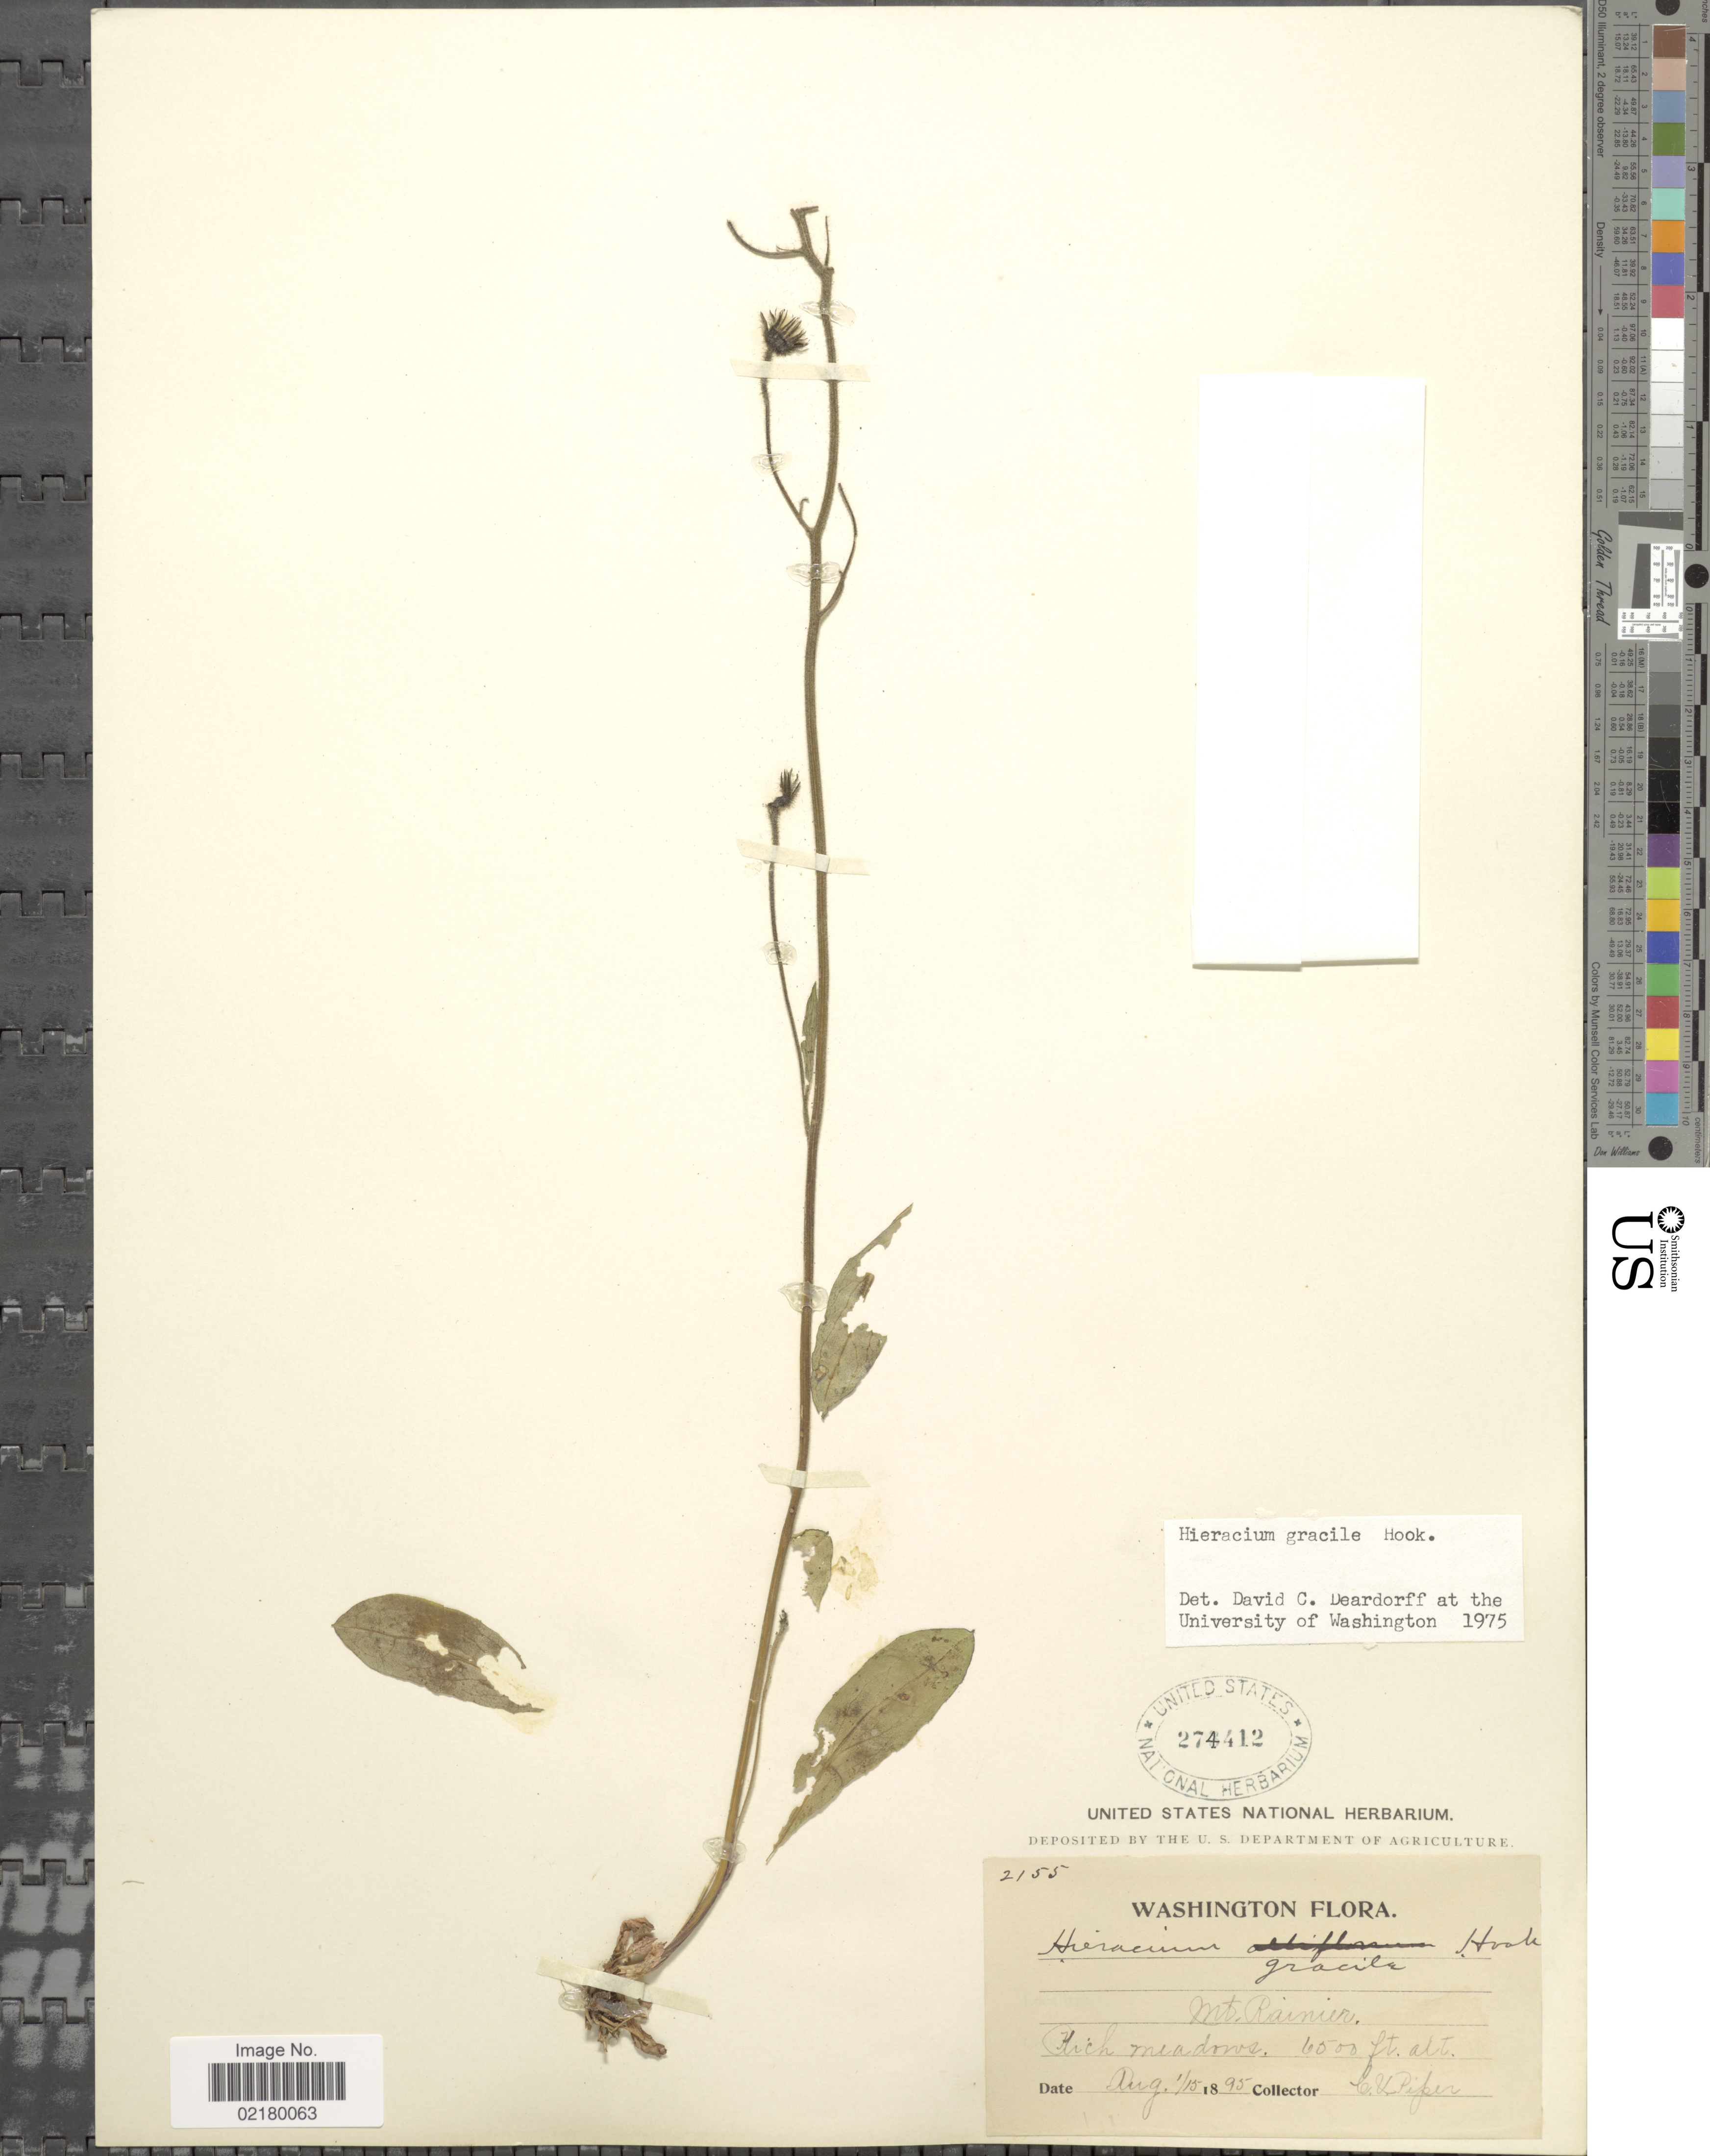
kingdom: Plantae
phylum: Tracheophyta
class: Magnoliopsida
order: Asterales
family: Asteraceae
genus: Hieracium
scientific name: Hieracium triste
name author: Willd. ex Spreng.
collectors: C. V. Piper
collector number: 2155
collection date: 1895-08-01/1895-08-15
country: United States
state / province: Washington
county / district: Pierce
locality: Mt Rainier, Rich meadows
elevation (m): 1981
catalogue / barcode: US 274412